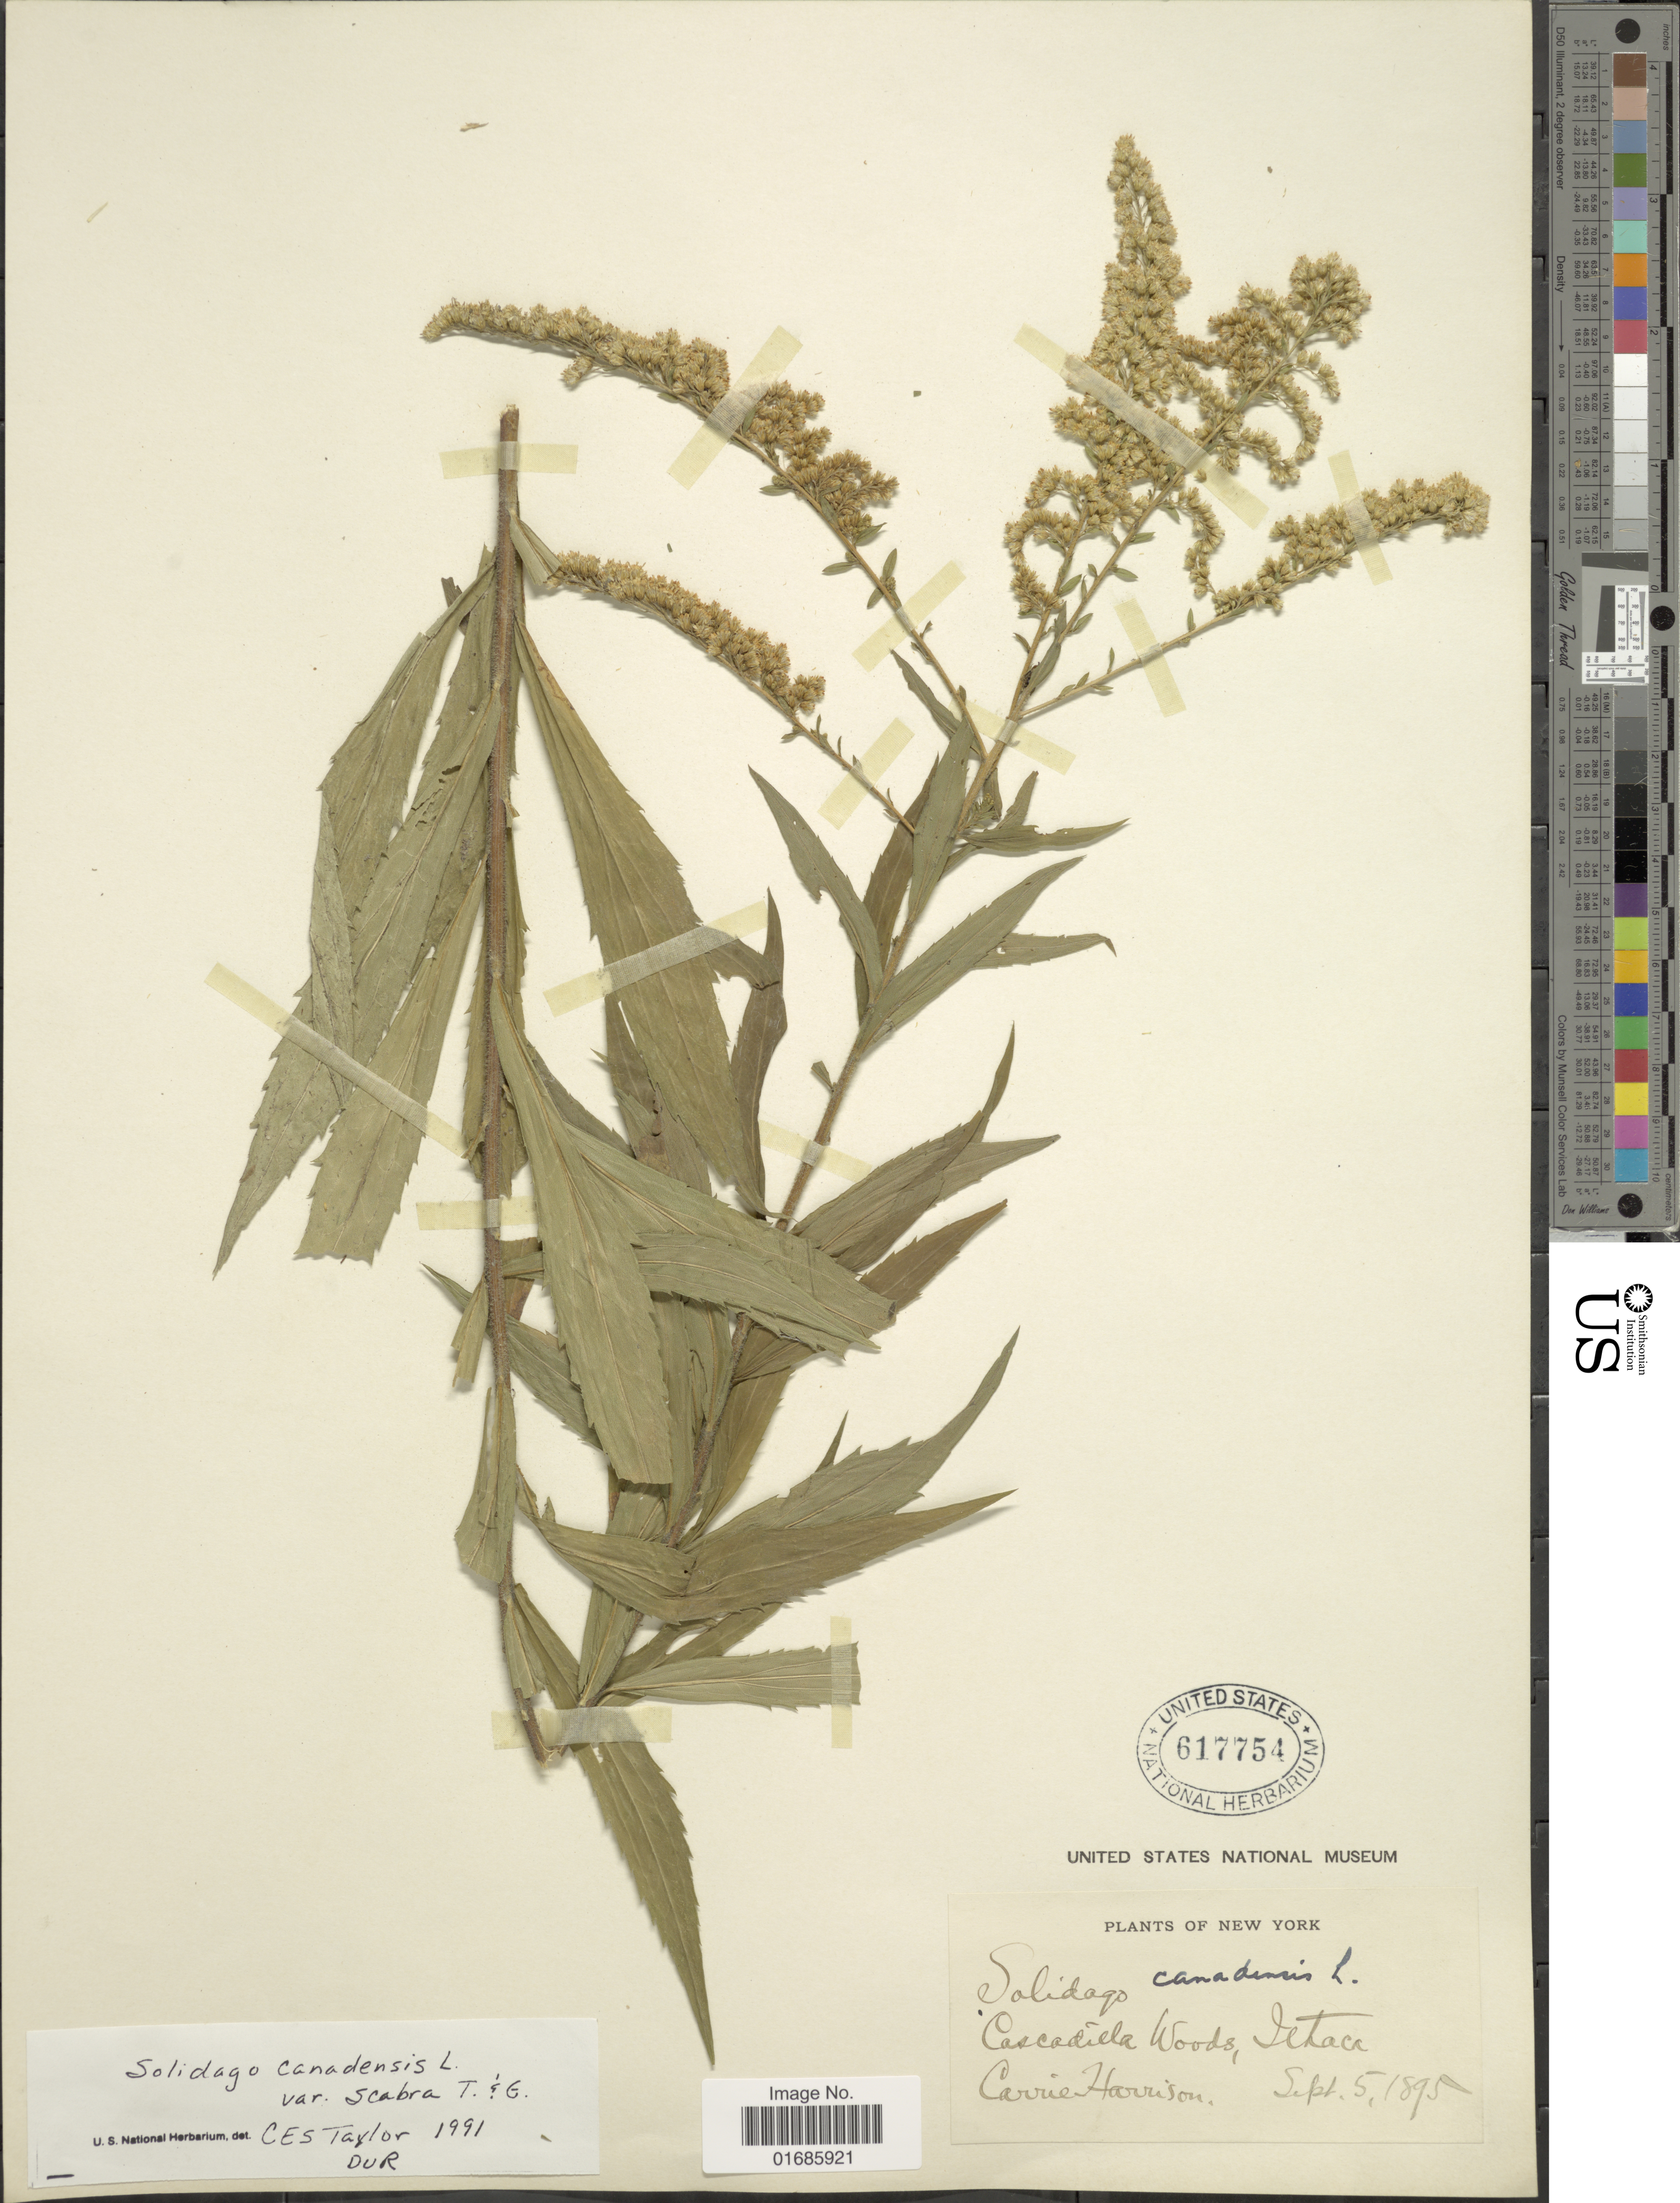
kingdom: Plantae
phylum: Tracheophyta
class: Magnoliopsida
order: Asterales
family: Asteraceae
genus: Solidago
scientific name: Solidago canadensis var. scabra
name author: (Muhl. ex Willd.) Torr. & A. Gray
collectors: C. Harrison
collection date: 1895-09-05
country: United States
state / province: New York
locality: Cascadilla Woods, Ithaca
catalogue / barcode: US 617754